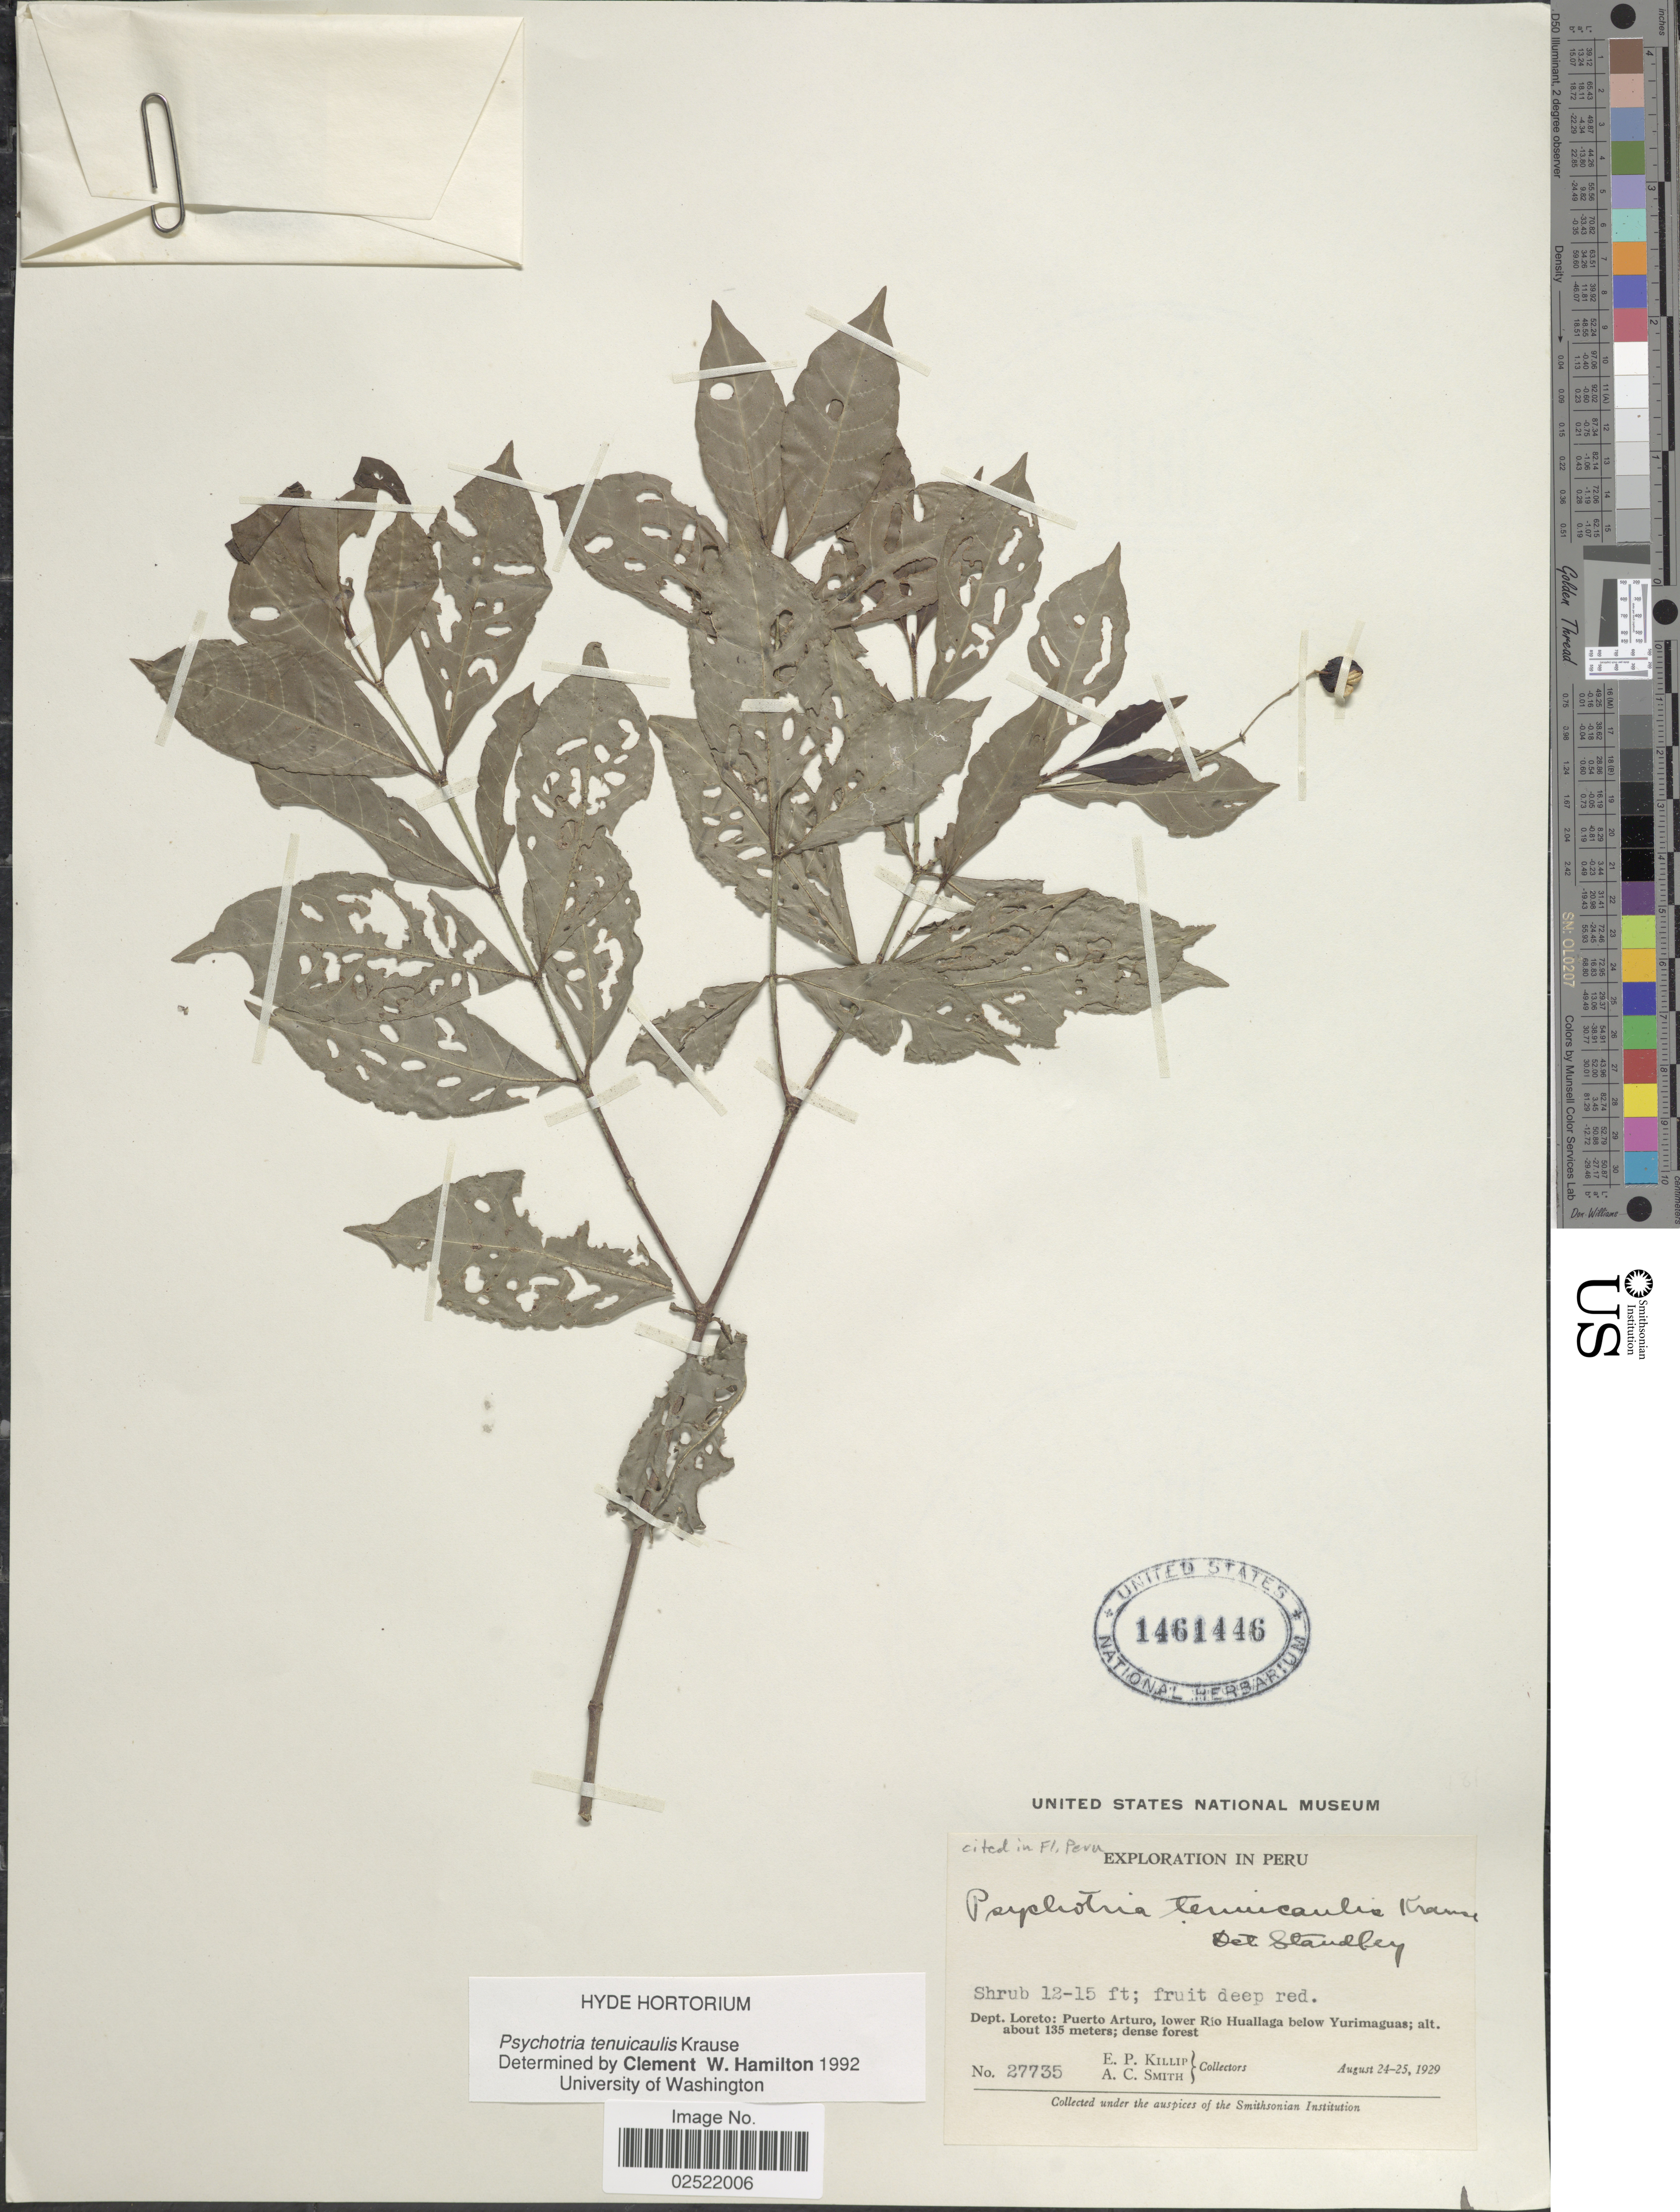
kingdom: Plantae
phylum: Tracheophyta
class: Magnoliopsida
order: Gentianales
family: Rubiaceae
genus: Psychotria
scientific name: Psychotria tenuicaulis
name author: K. Krause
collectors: E. P. Killip & A. C. Smith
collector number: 27735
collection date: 1929-08-24/1929-08-25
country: Peru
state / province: Loreto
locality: Dept. Loreto: Puerto Arturo, lower Rio Huallaga below Yurimaguas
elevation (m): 135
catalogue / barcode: US 1461446